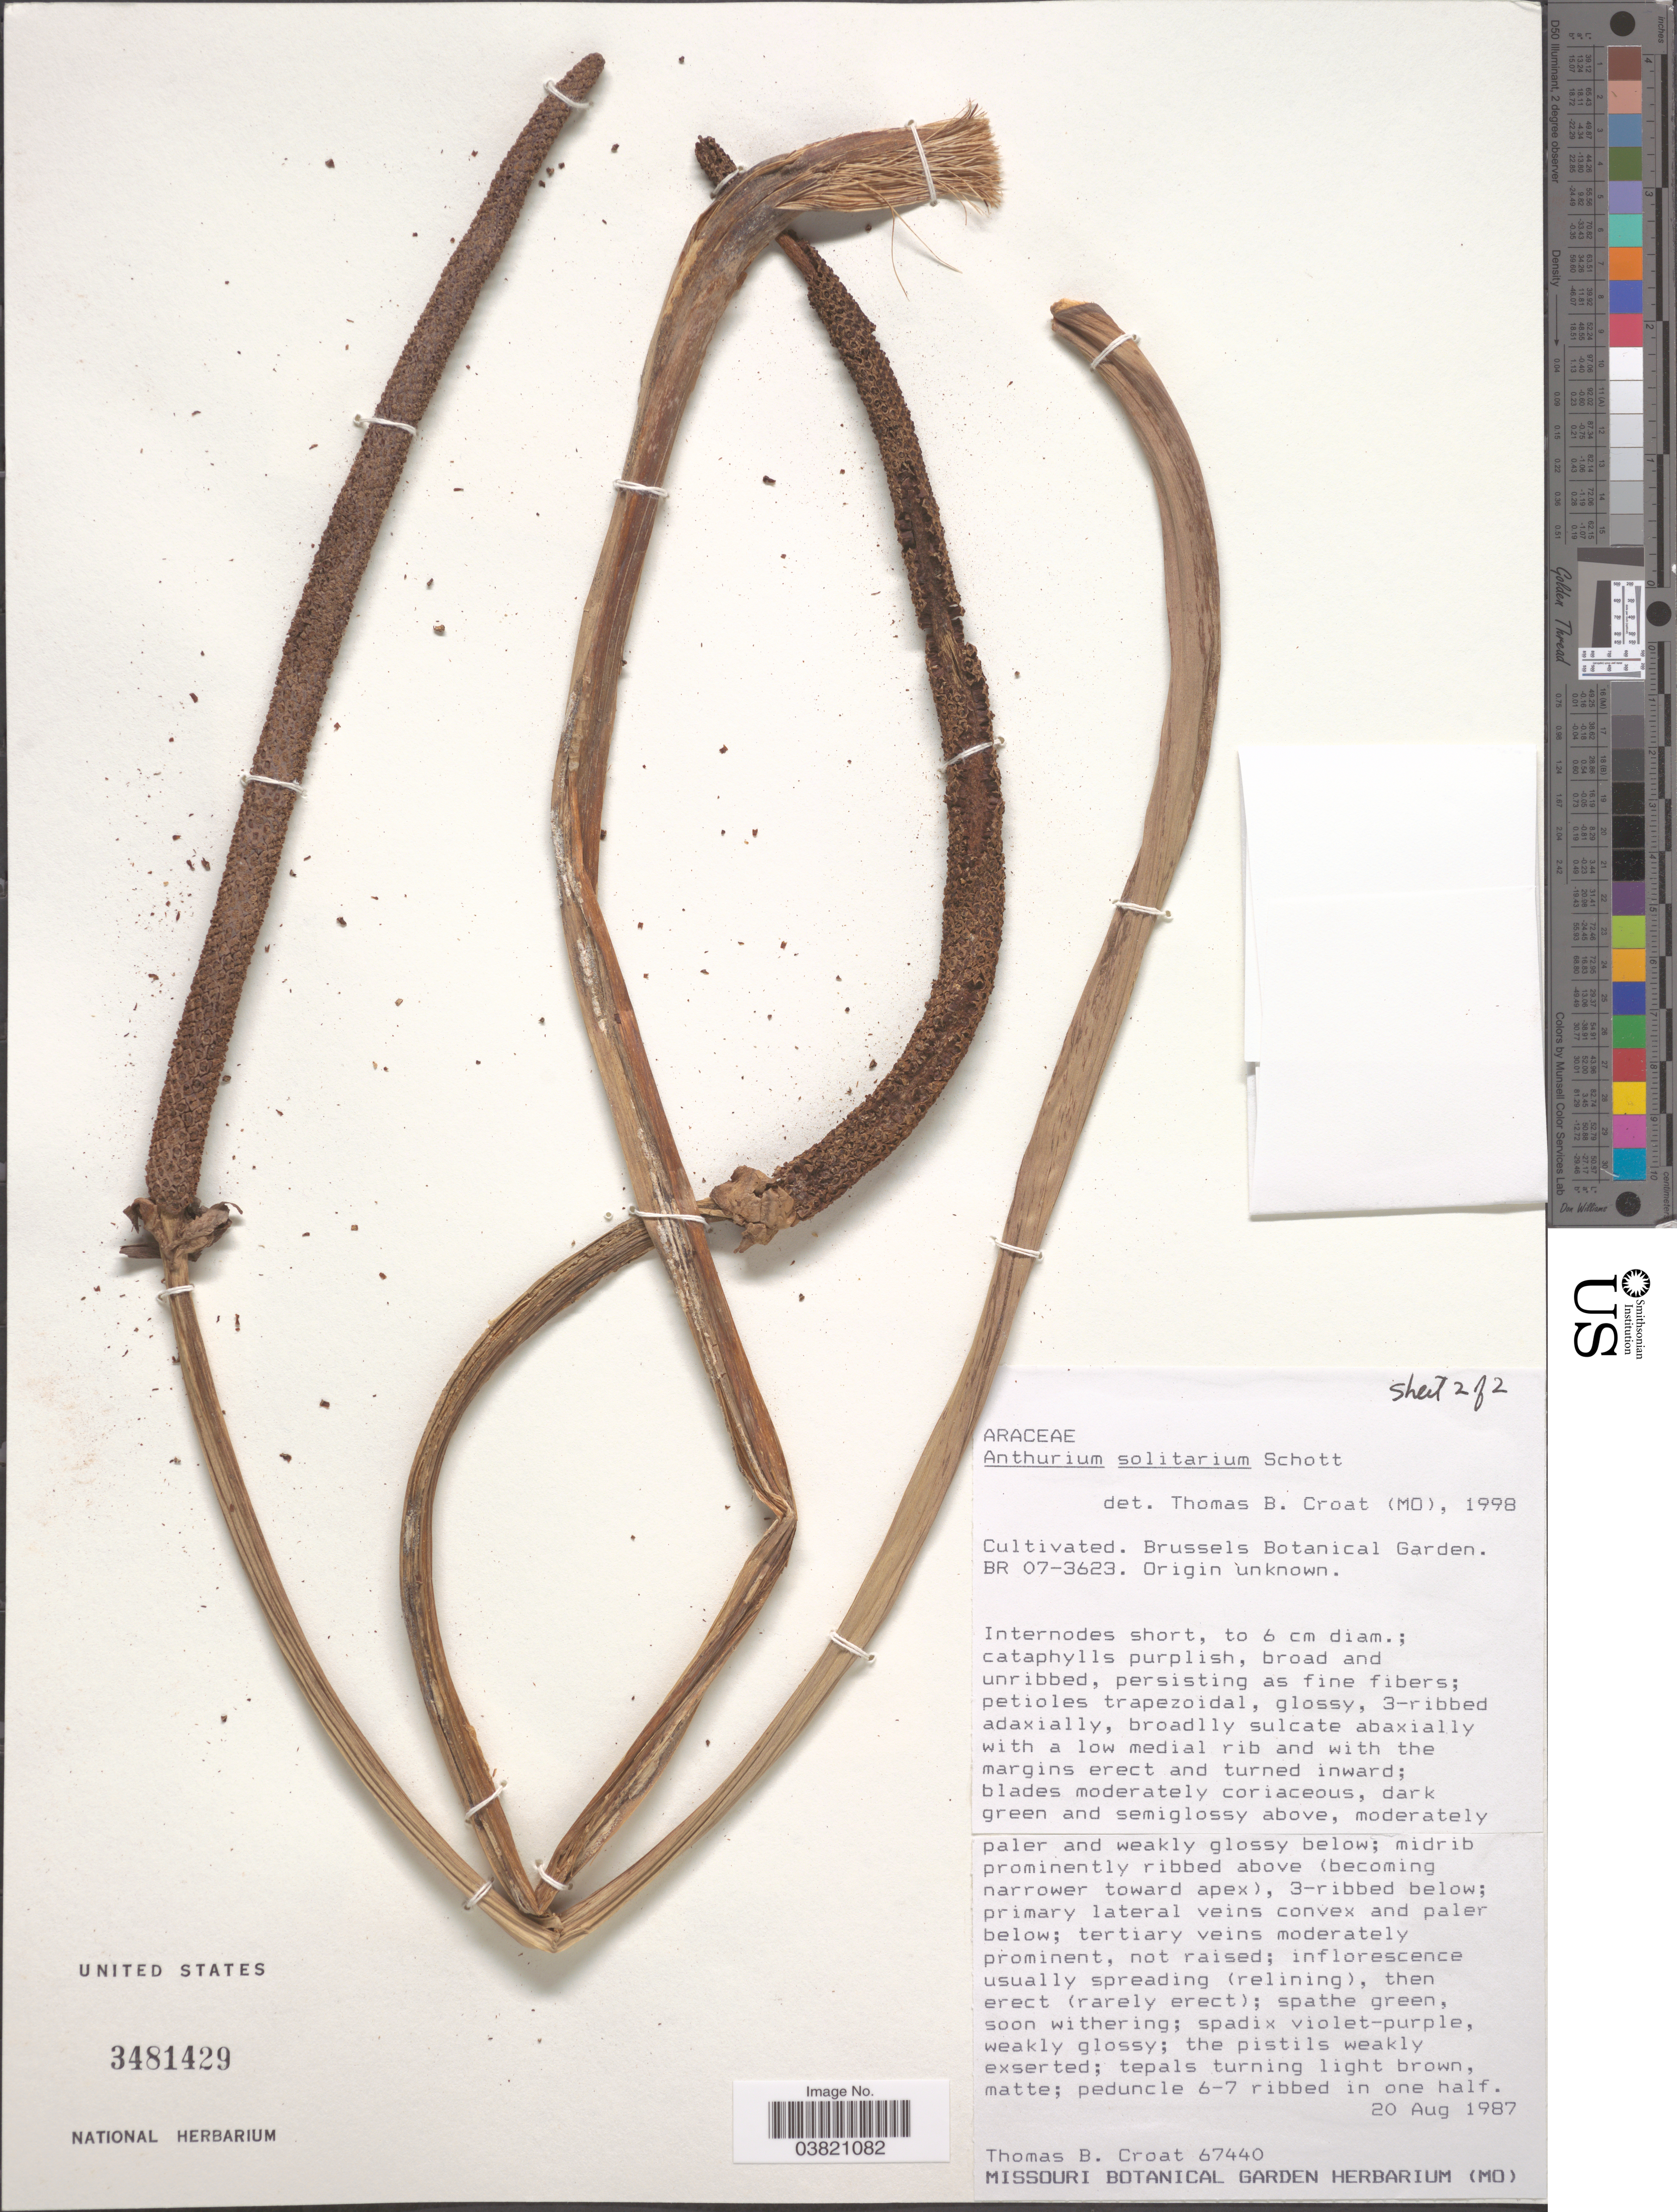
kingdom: Plantae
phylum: Tracheophyta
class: Liliopsida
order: Alismatales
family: Araceae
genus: Anthurium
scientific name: Anthurium solitarium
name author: Schott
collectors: T. B. Croat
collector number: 67440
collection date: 1987-08-20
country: Belgium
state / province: Brussels, Capital District of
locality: Brussels Botanical Garden. BR 07-3623.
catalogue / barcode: US 3481429